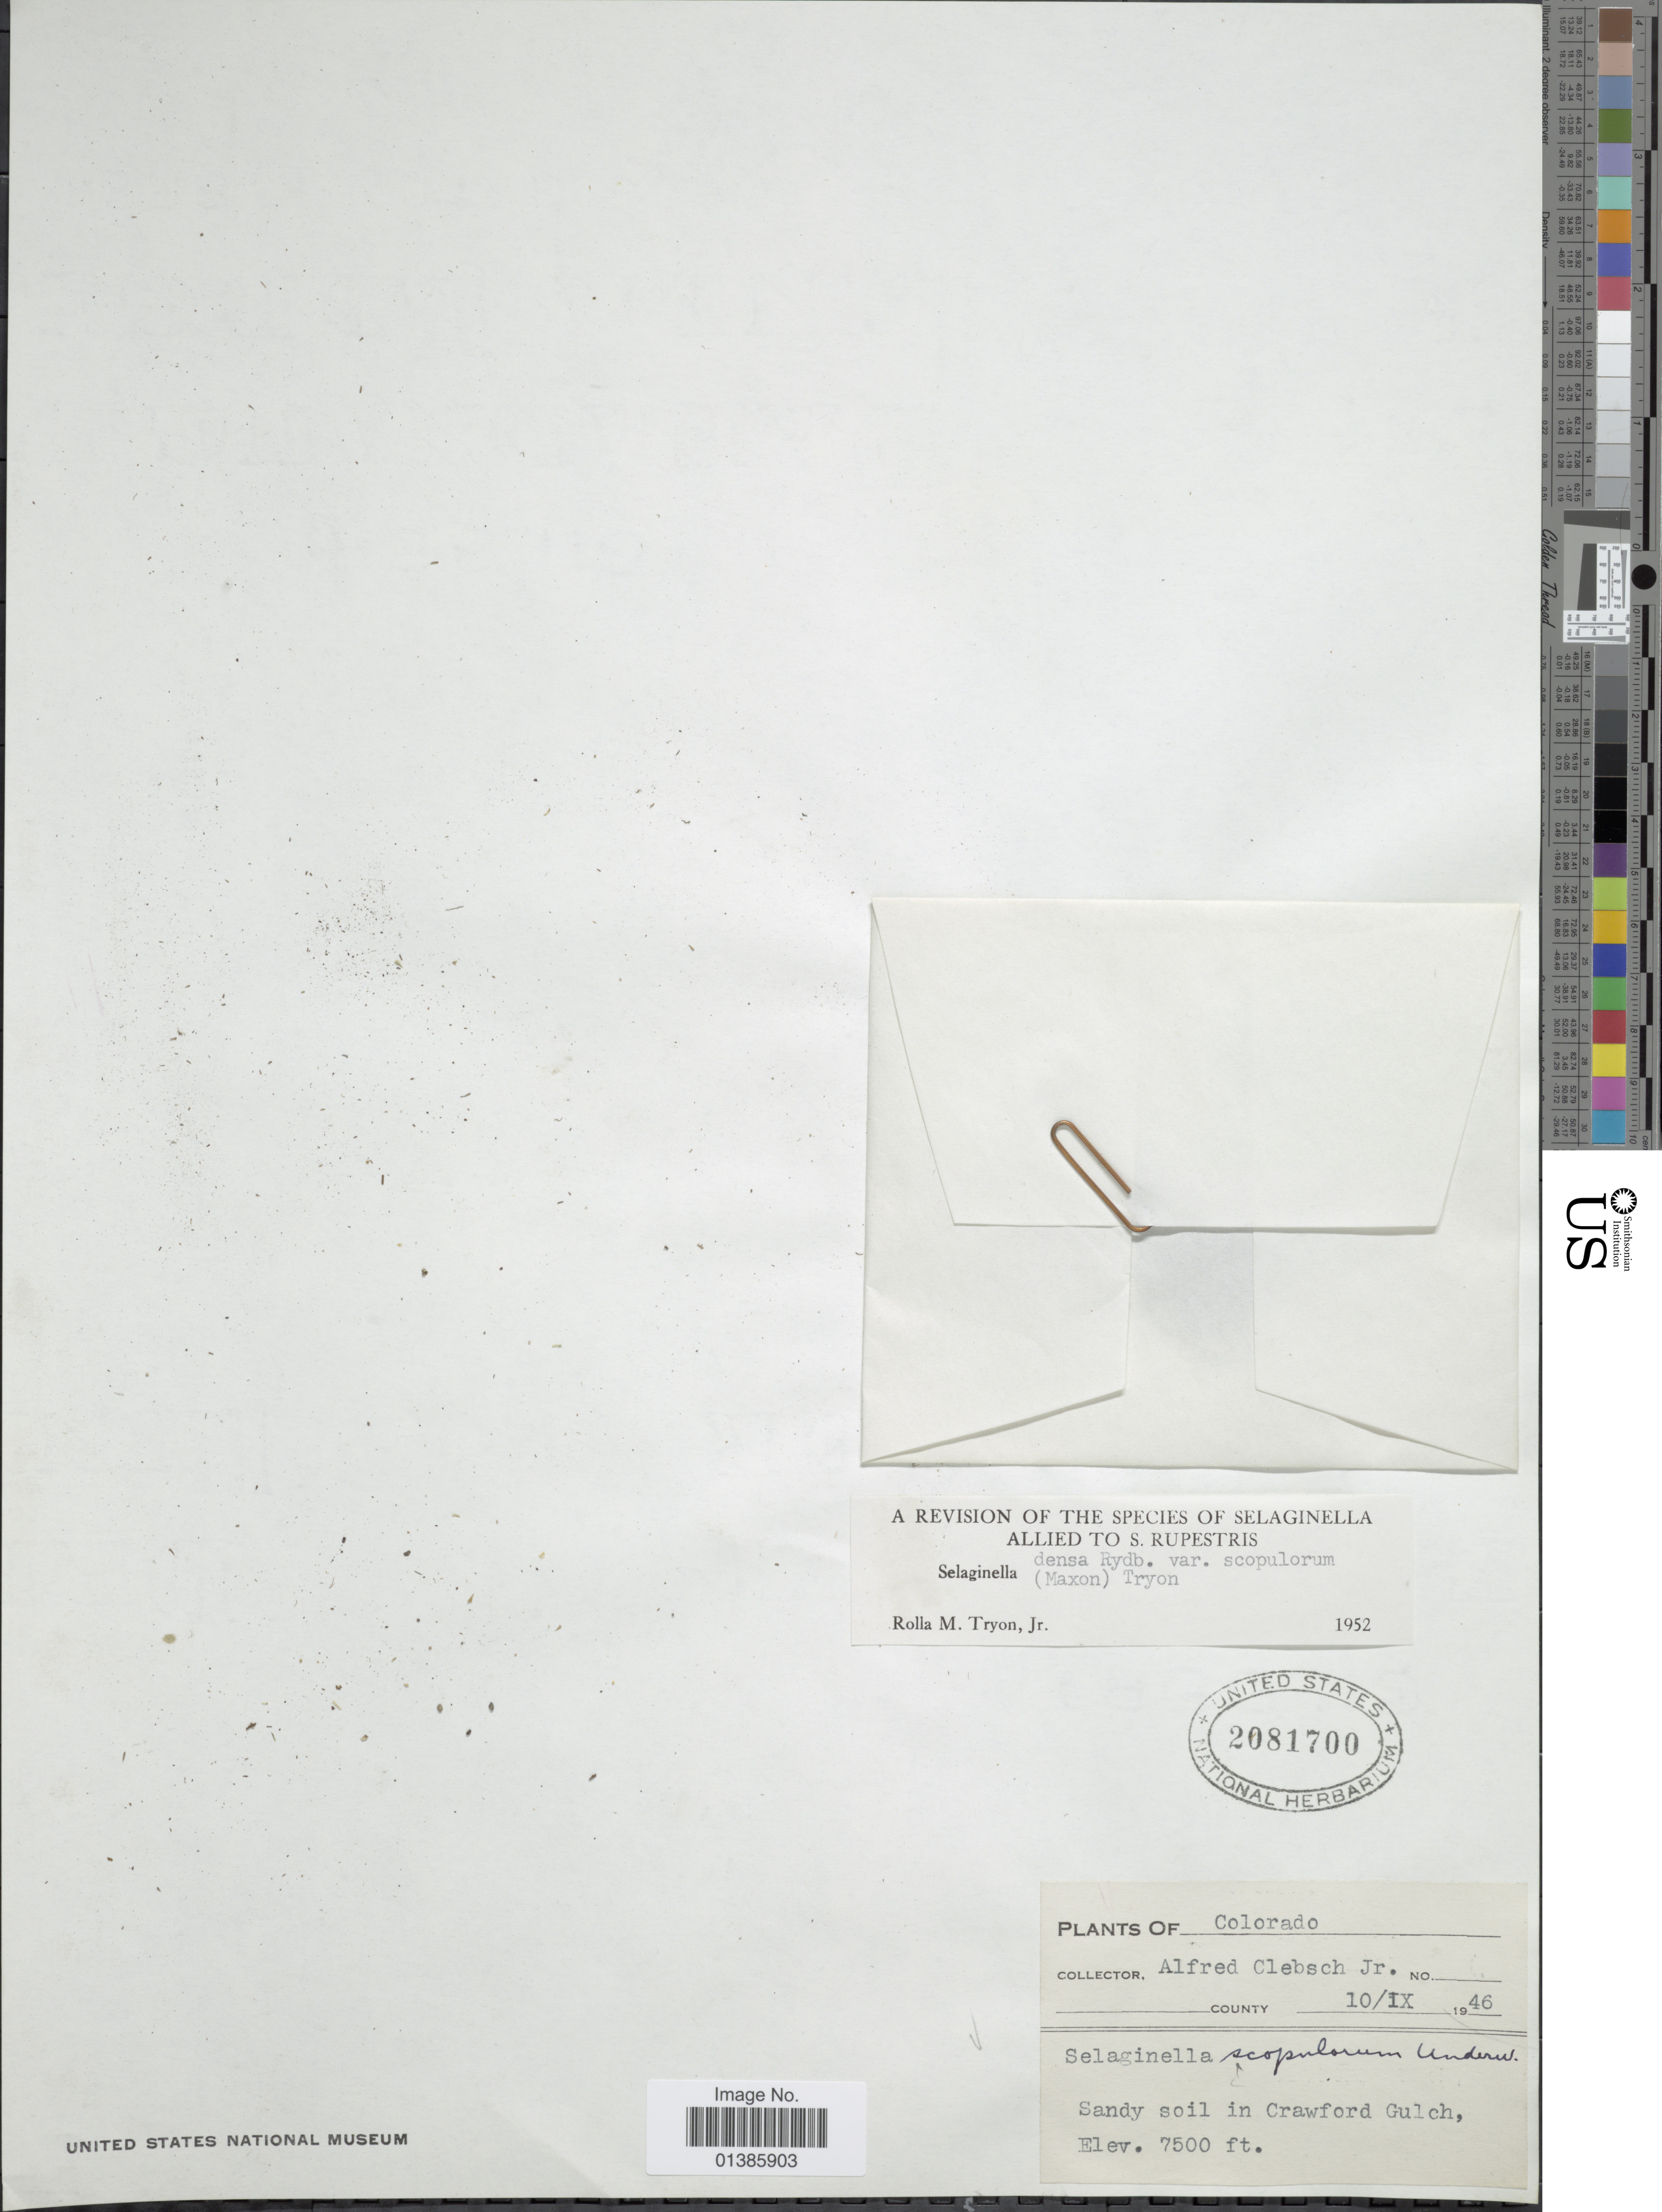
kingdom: Plantae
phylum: Tracheophyta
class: Lycopodiopsida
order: Selaginellales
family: Selaginellaceae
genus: Selaginella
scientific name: Selaginella densa var. scopulorum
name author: (Maxon) R.M. Tryon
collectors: A. Clebsch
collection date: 1946-09-10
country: United States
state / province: Colorado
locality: Sandy soil in Crawford Gulch.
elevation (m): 2286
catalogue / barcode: US 2081700